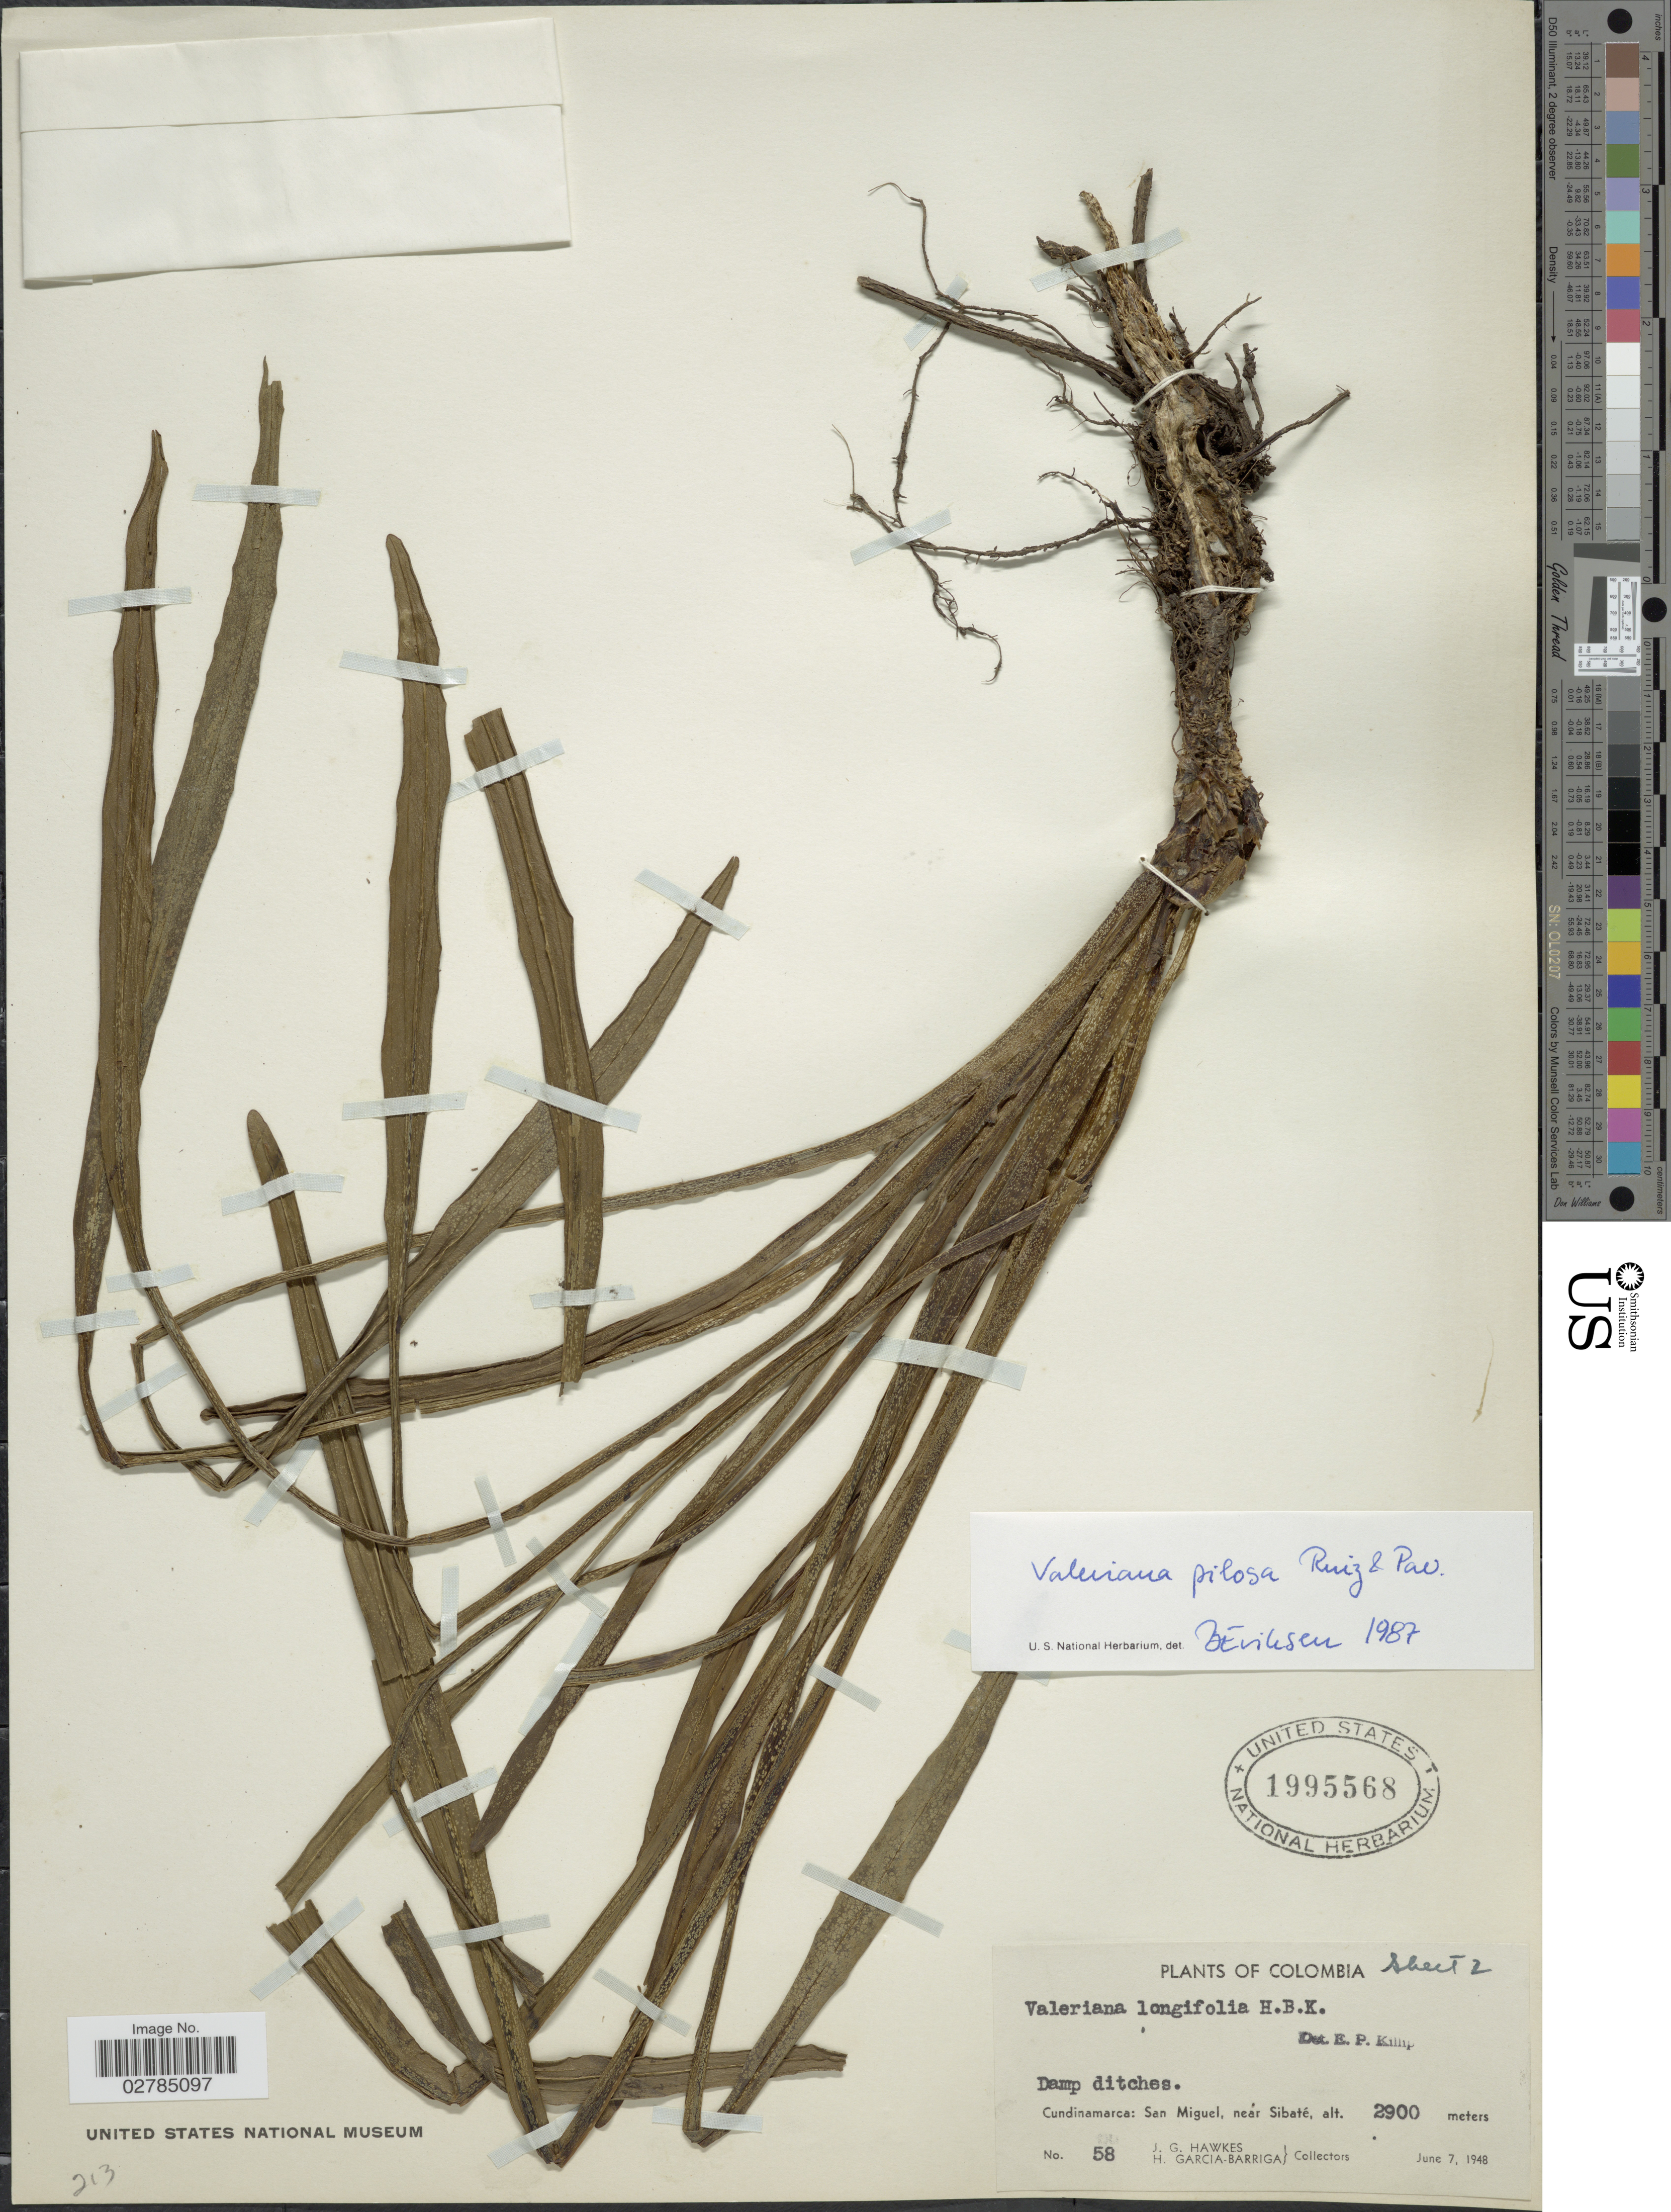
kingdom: Plantae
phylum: Tracheophyta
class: Magnoliopsida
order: Dipsacales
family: Caprifoliaceae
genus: Valeriana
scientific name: Valeriana pilosa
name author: Ruiz & Pav.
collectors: J. Hawkes & H. García Barriga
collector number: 58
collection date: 1948-06-07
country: Colombia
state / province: Cundinamarca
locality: San Miguel, near Sibaté.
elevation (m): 2900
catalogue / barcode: US 1995568